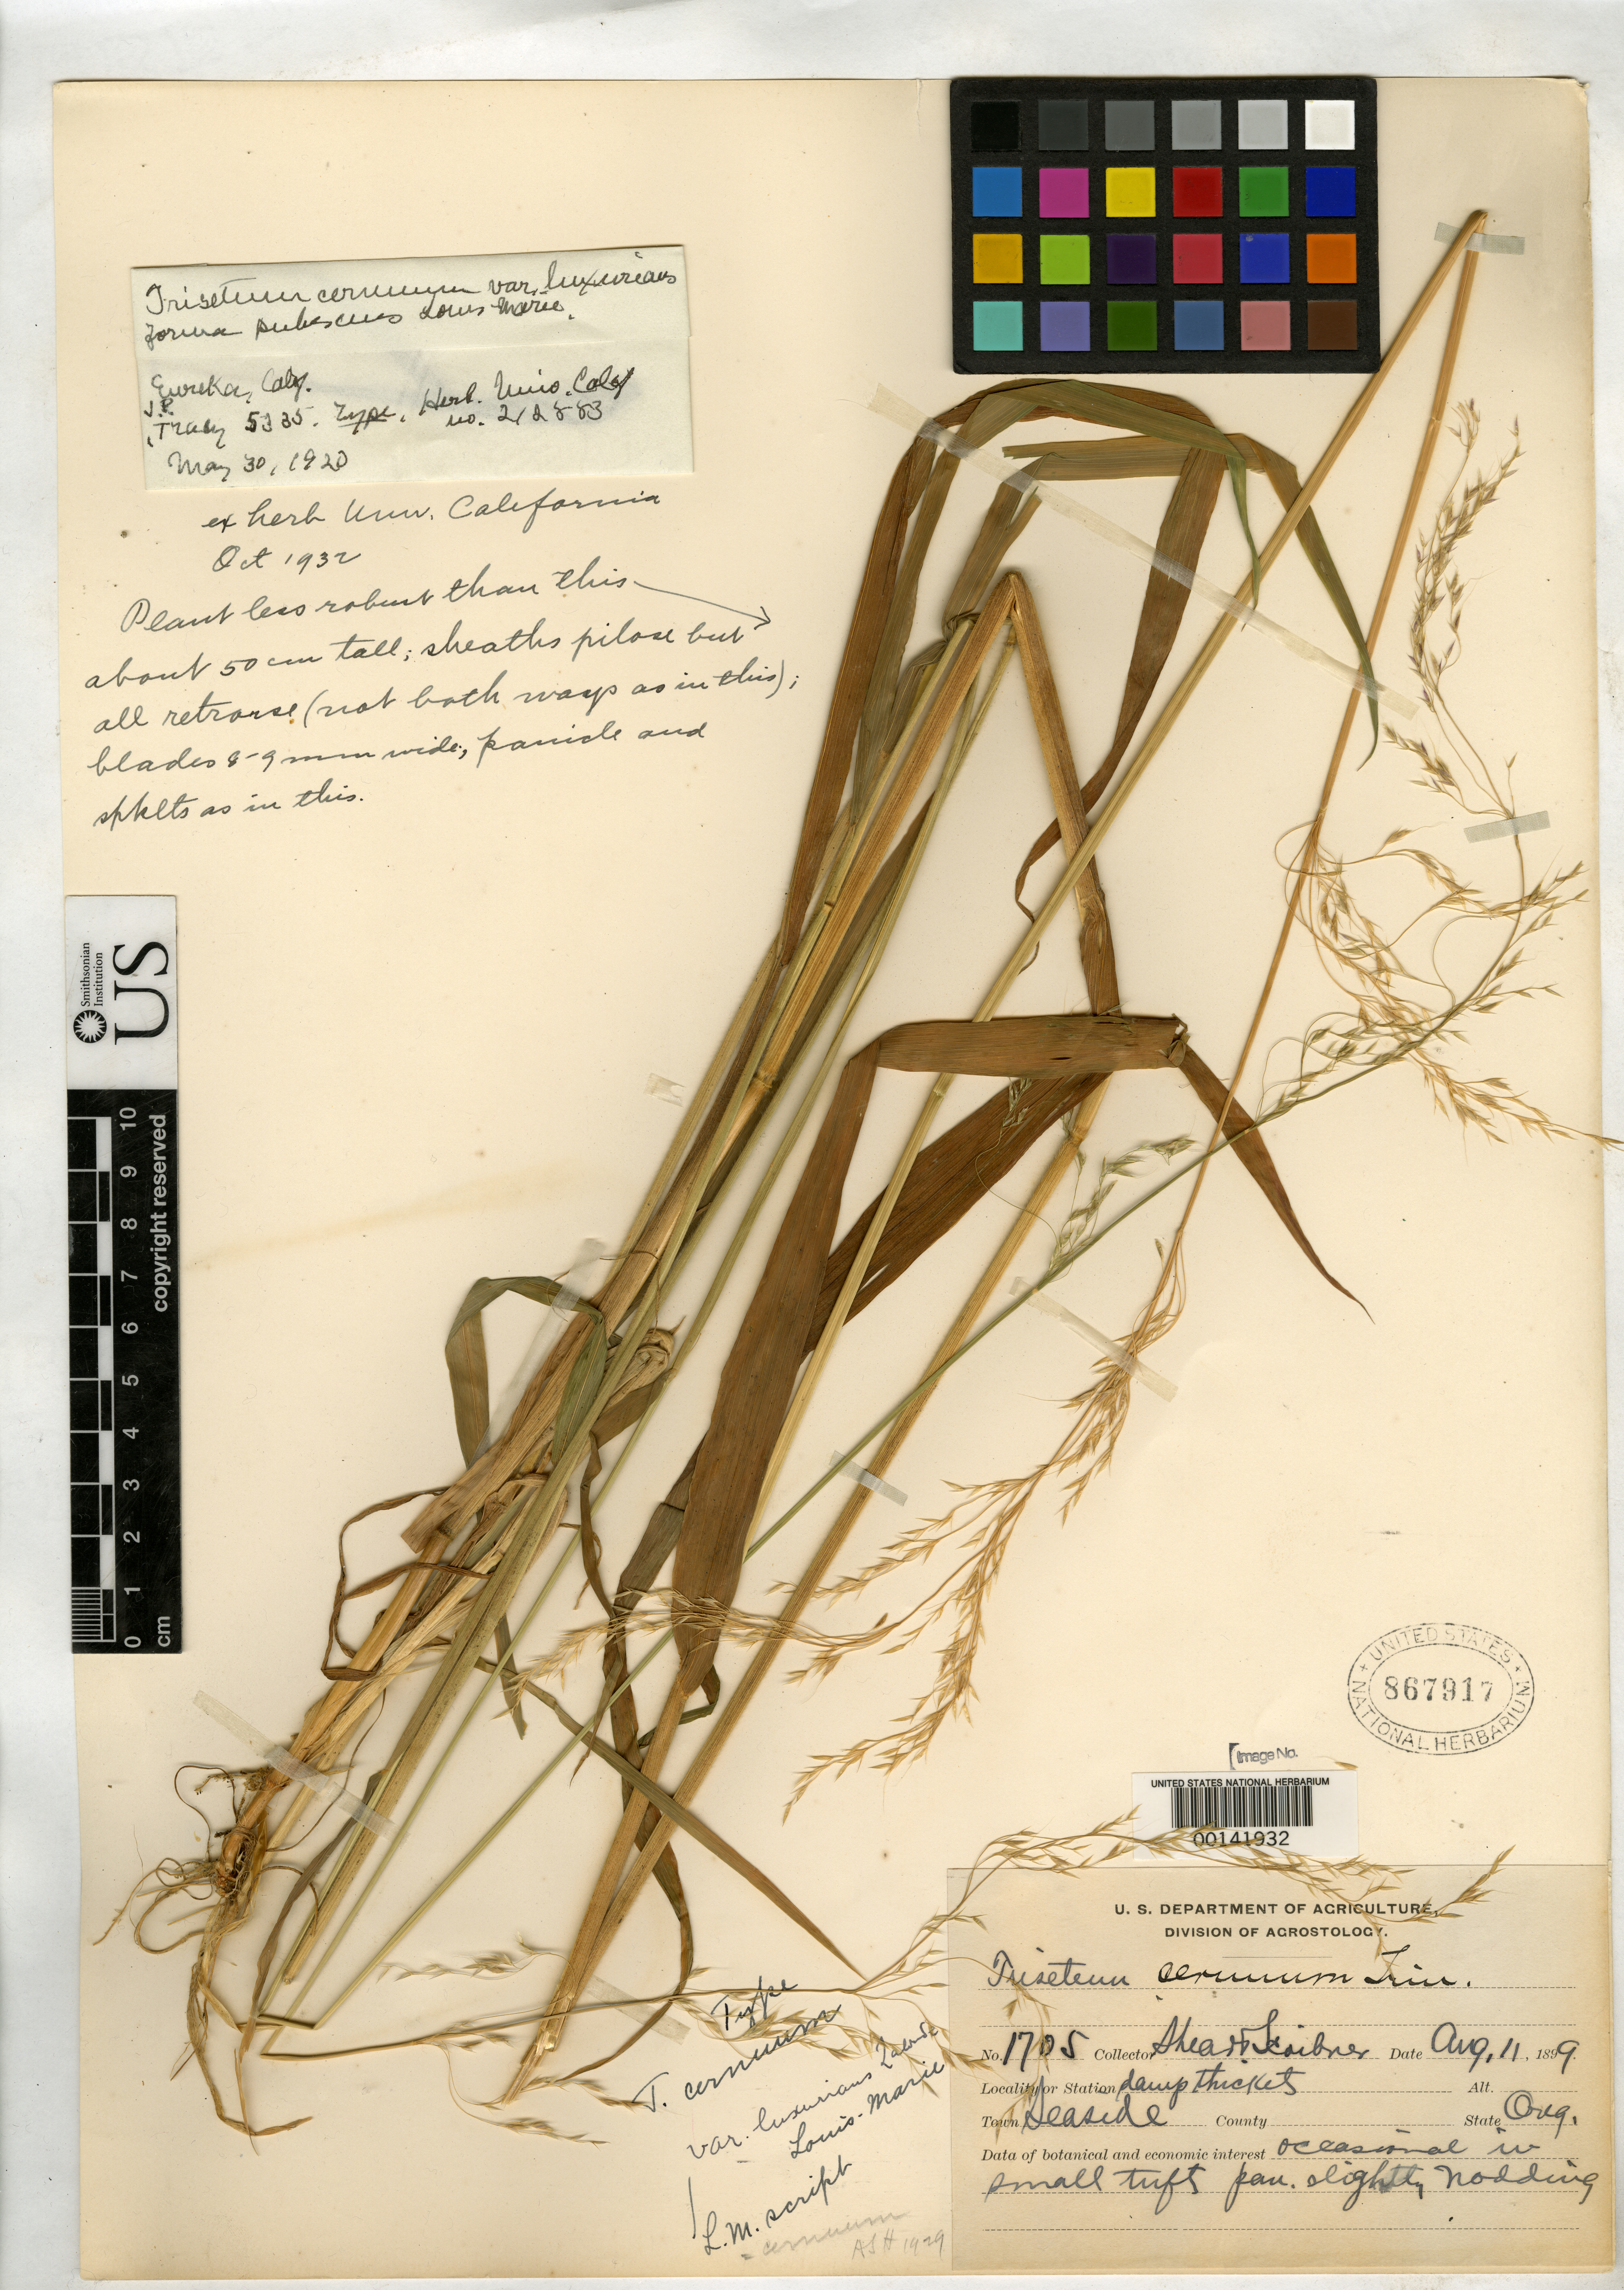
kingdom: Plantae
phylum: Tracheophyta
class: Liliopsida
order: Poales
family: Poaceae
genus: Trisetum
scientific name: Trisetum cernuum var. luxurians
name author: Louis-Marie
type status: Isotype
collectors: C. L. Shear & F. L. Scribner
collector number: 1705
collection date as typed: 11 Aug 1899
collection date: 1899-08-11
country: United States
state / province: Oregon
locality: Seaside.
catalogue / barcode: US 867917